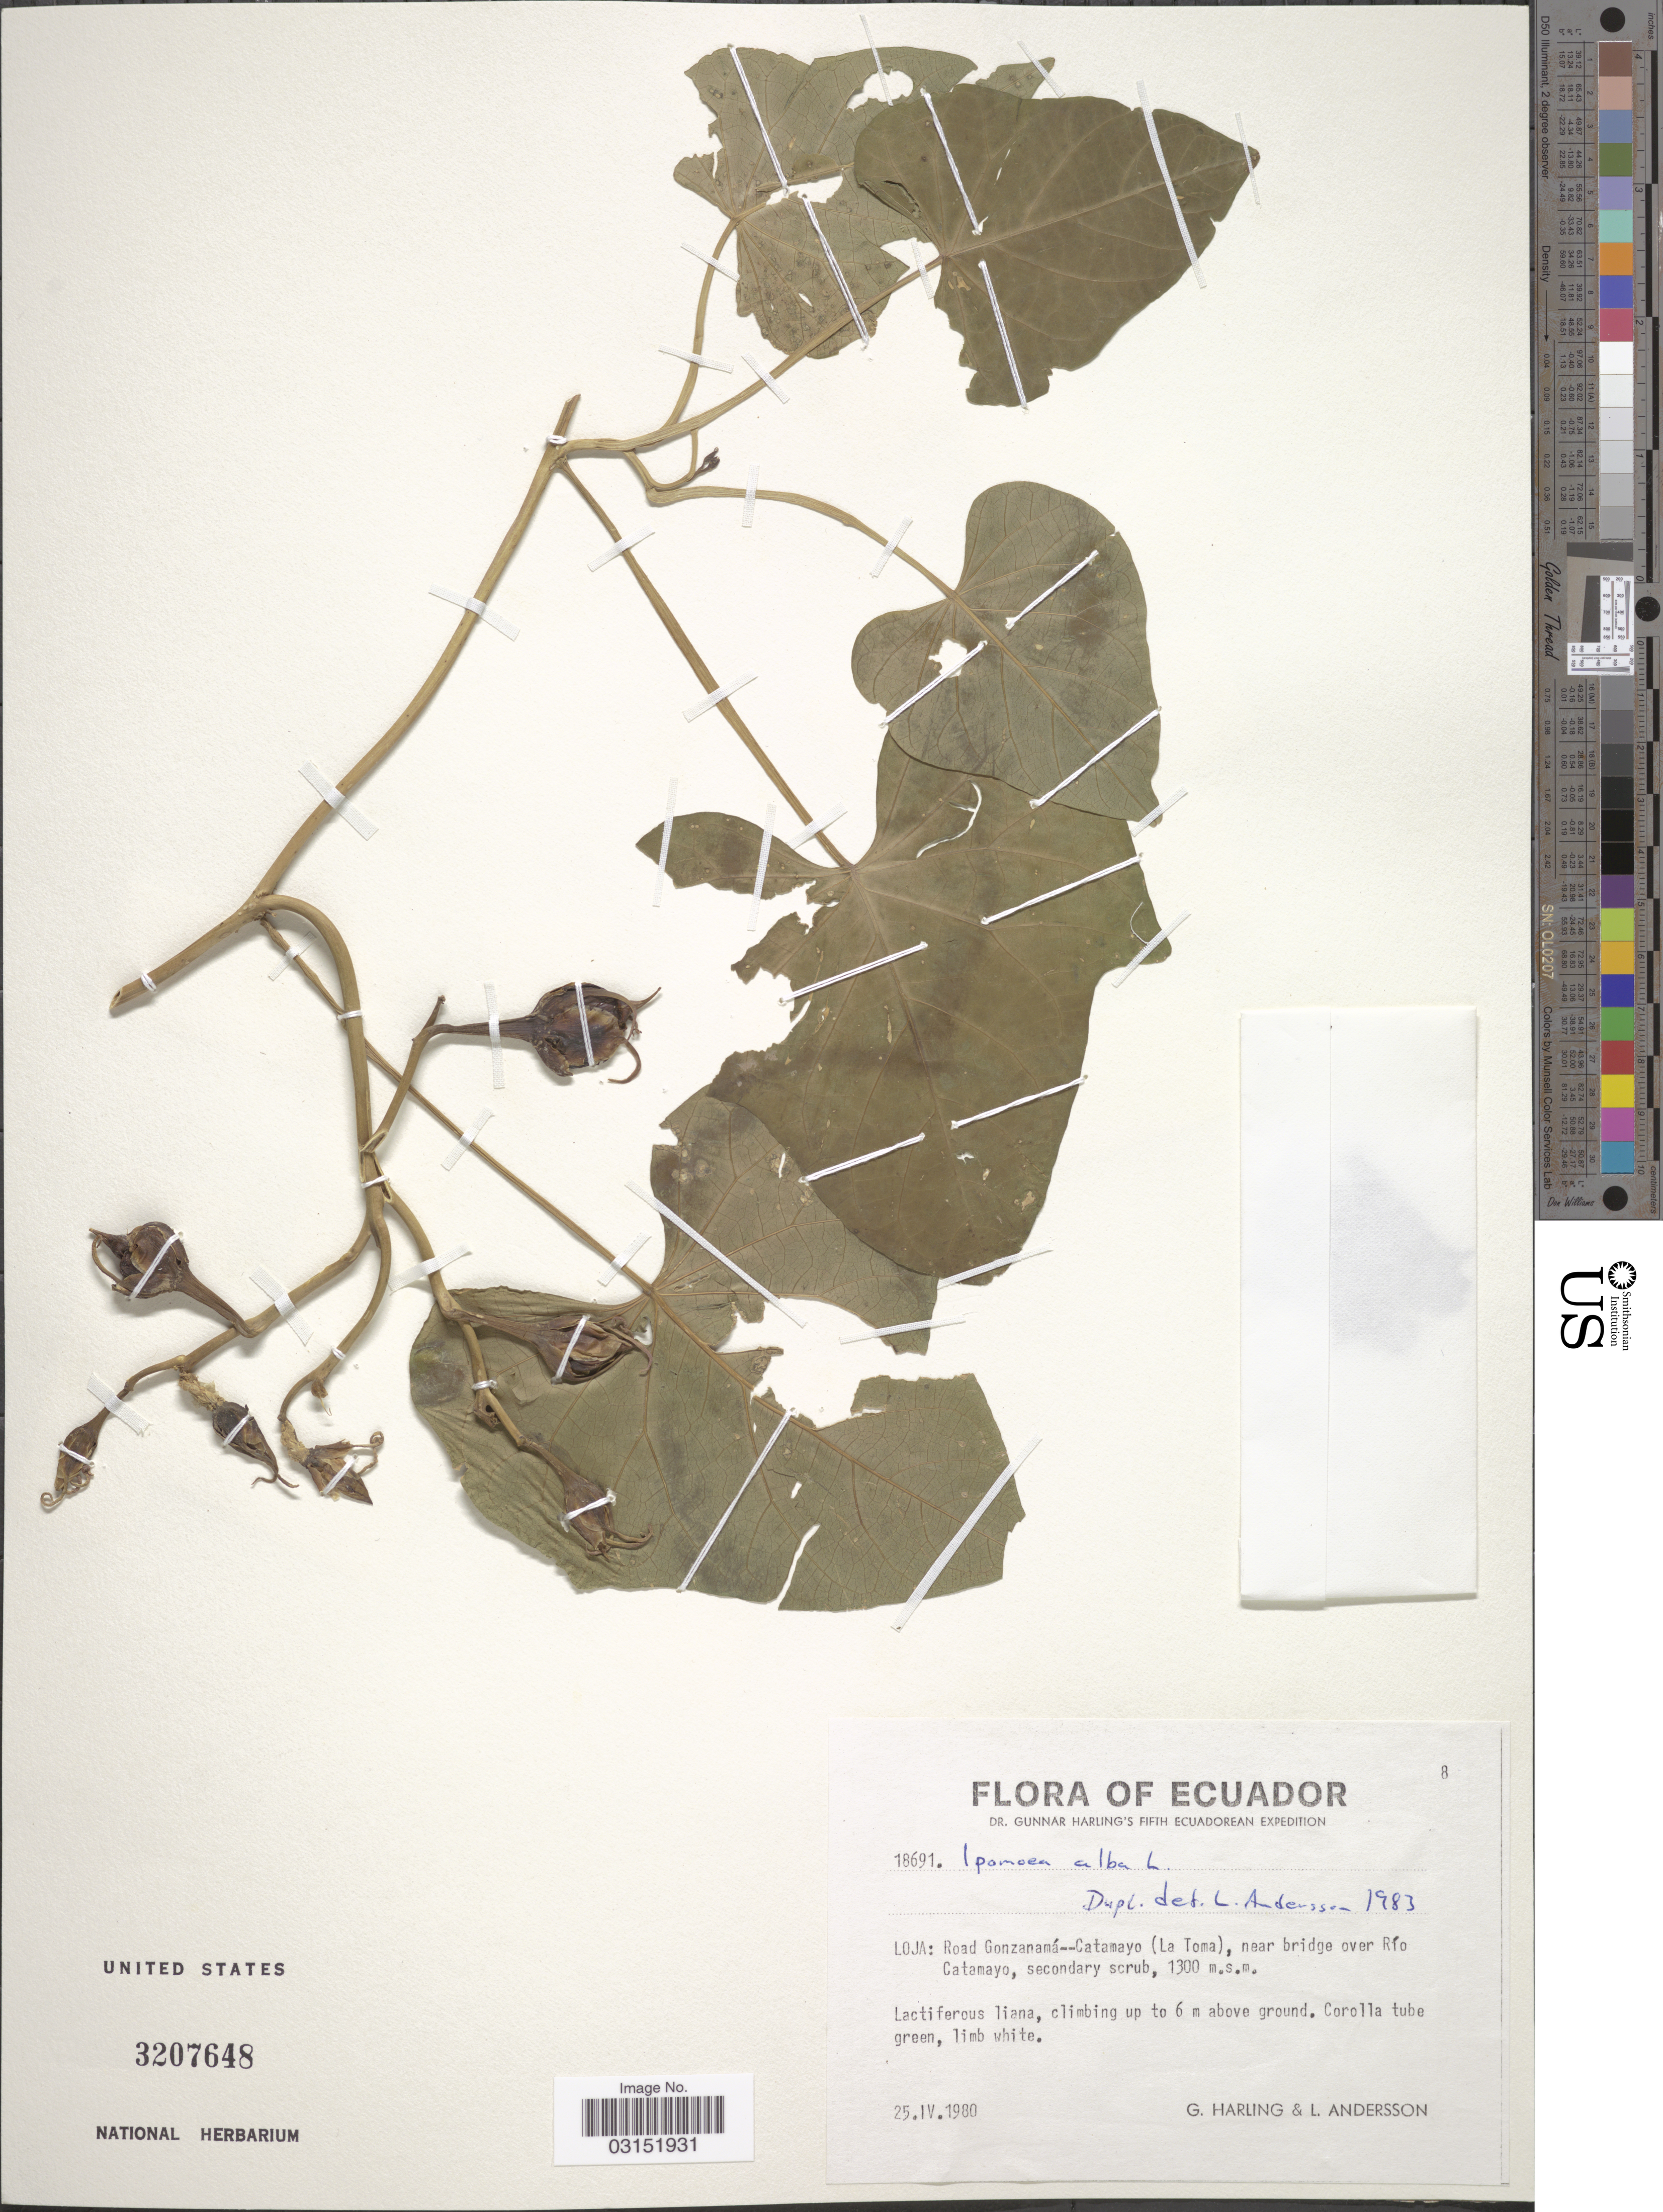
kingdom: Plantae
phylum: Tracheophyta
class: Magnoliopsida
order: Solanales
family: Convolvulaceae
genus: Ipomoea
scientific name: Ipomoea alba L.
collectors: G. Harling & L. Andersson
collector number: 18691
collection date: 1980-04-25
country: Ecuador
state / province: Loja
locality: Road Gonzanamá--Catamayo (La Toma), near bridge over Río Catamayo, secondary scrub.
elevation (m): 1300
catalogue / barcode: US 3207648